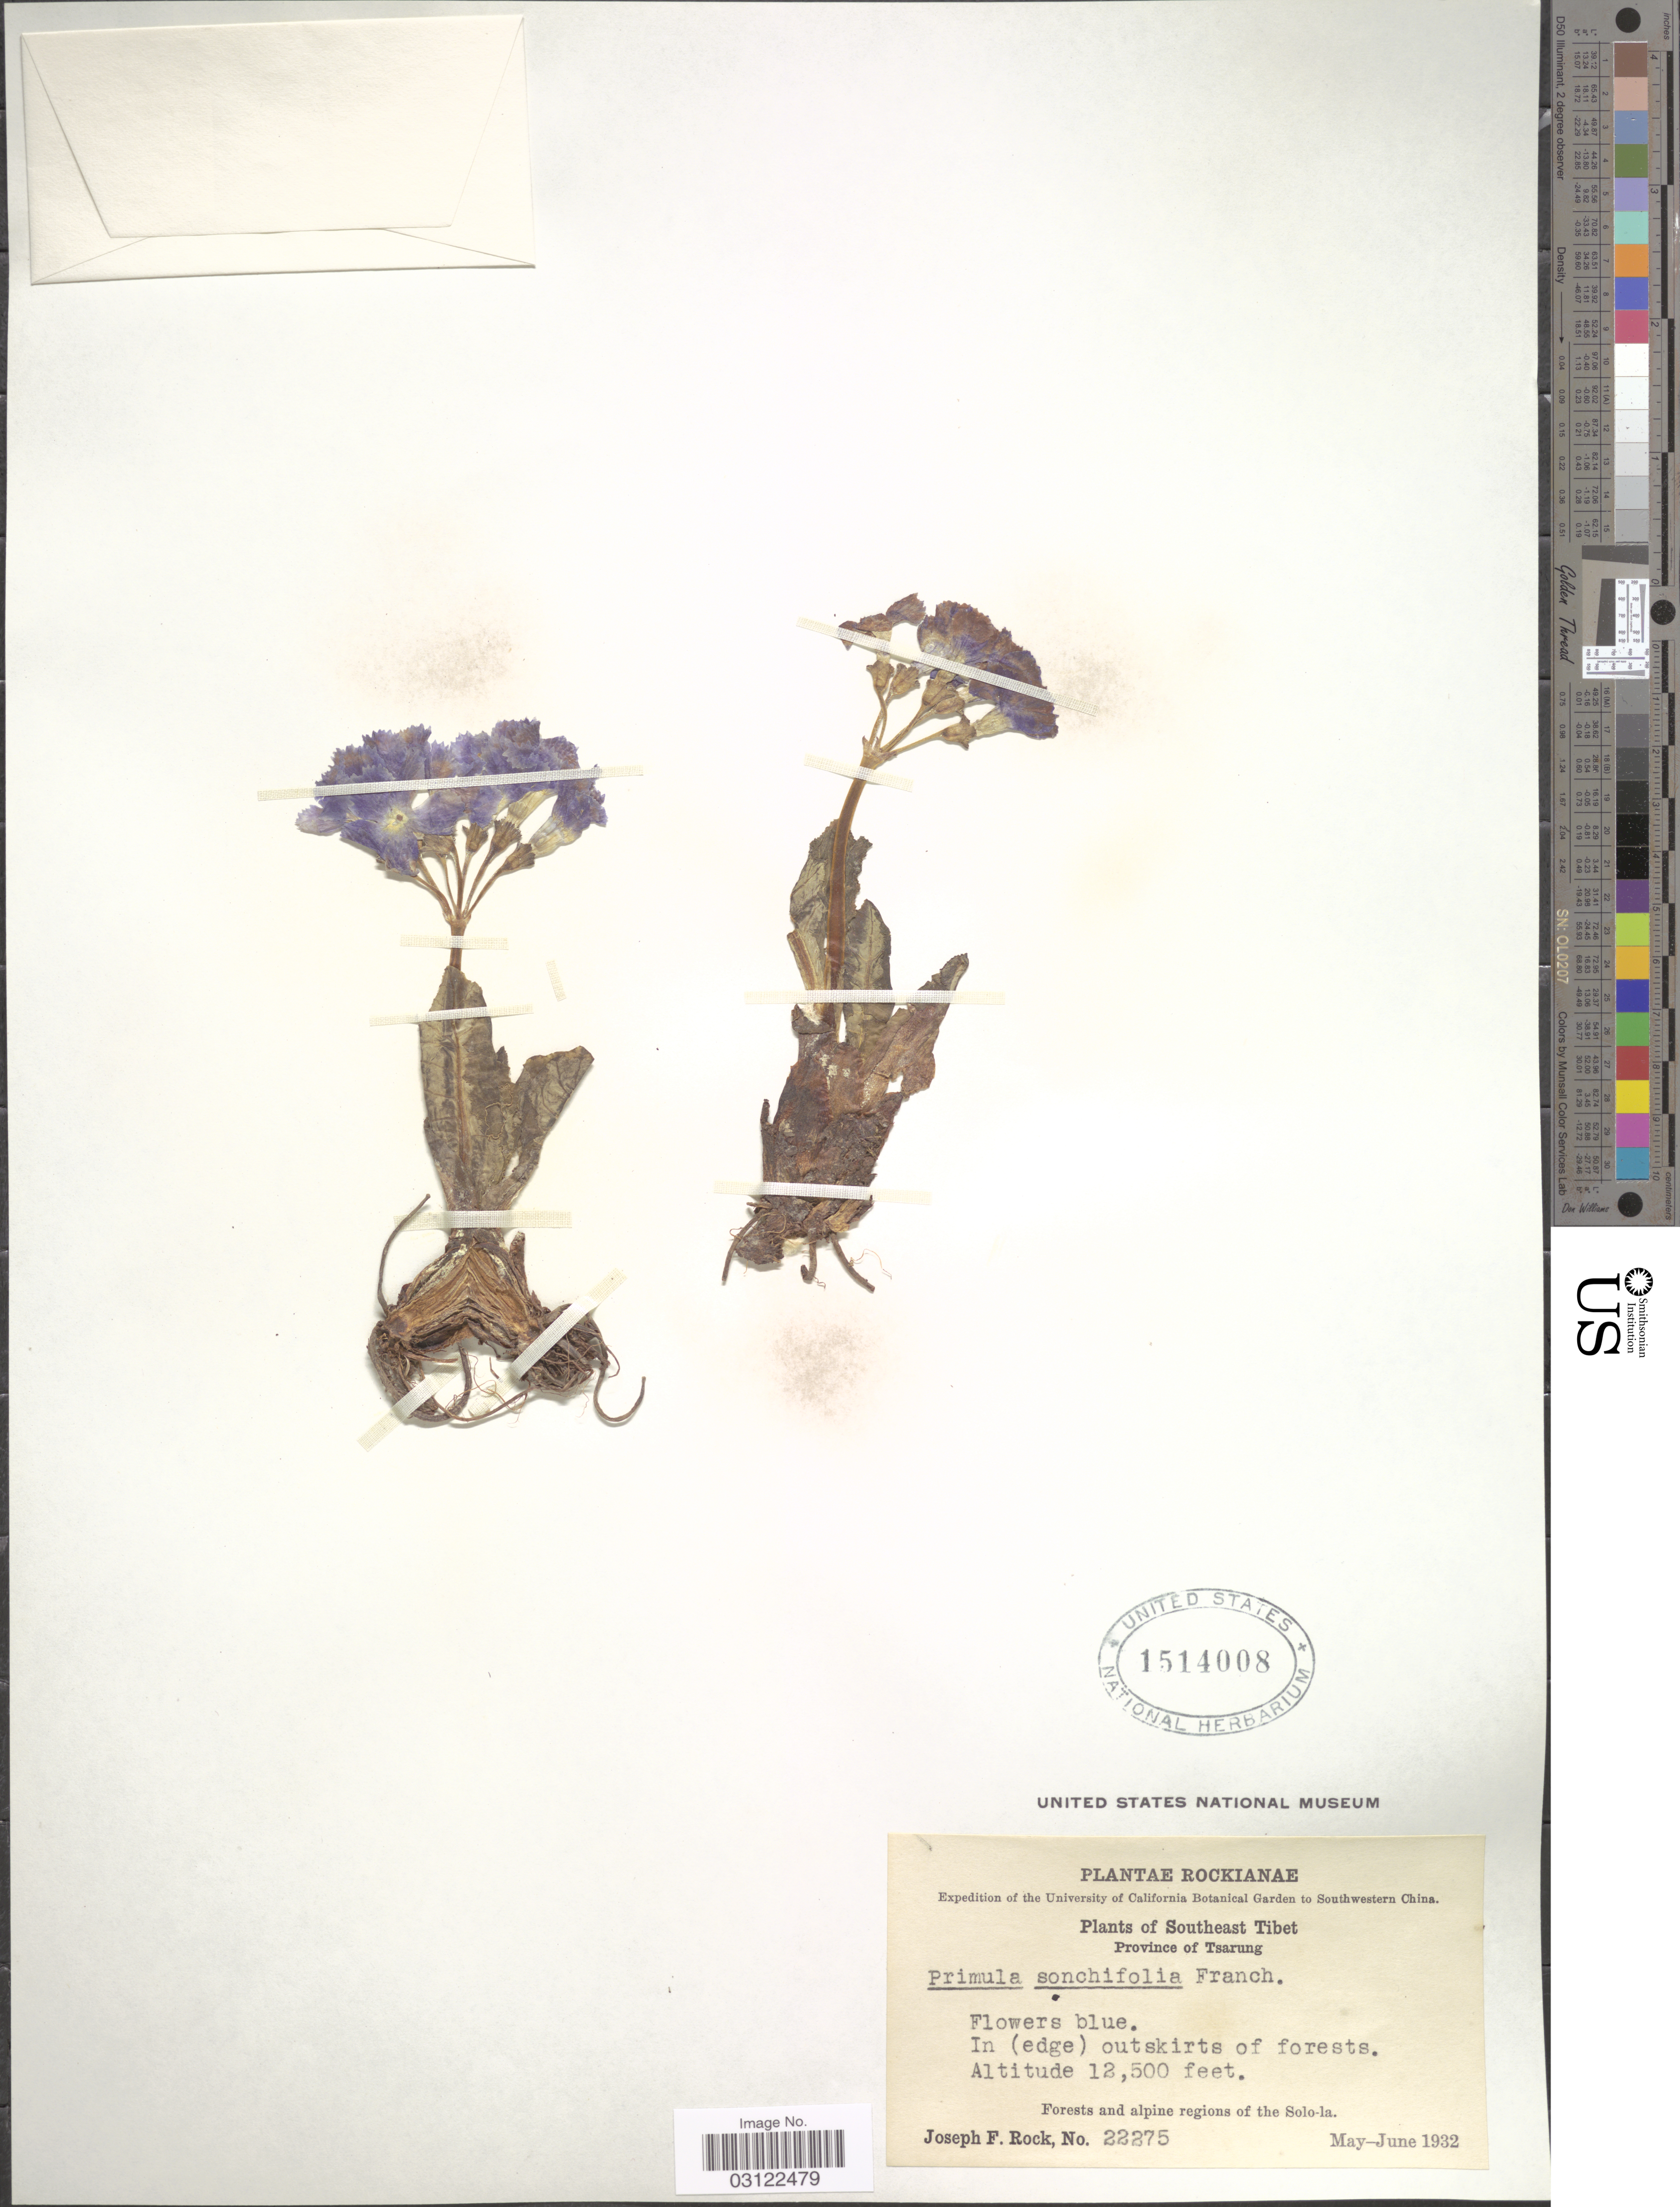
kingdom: Plantae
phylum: Tracheophyta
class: Magnoliopsida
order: Ericales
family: Primulaceae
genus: Primula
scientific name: Primula sonchifolia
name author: Franch.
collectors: J. F. Rock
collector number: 22275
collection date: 1932-05/1932-06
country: China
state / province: Xizang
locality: Southwestern China. Southeast Tibet. Province of Tsarung. Forests and alpine regions of the Solo-la.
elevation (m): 3810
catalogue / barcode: US 1514008